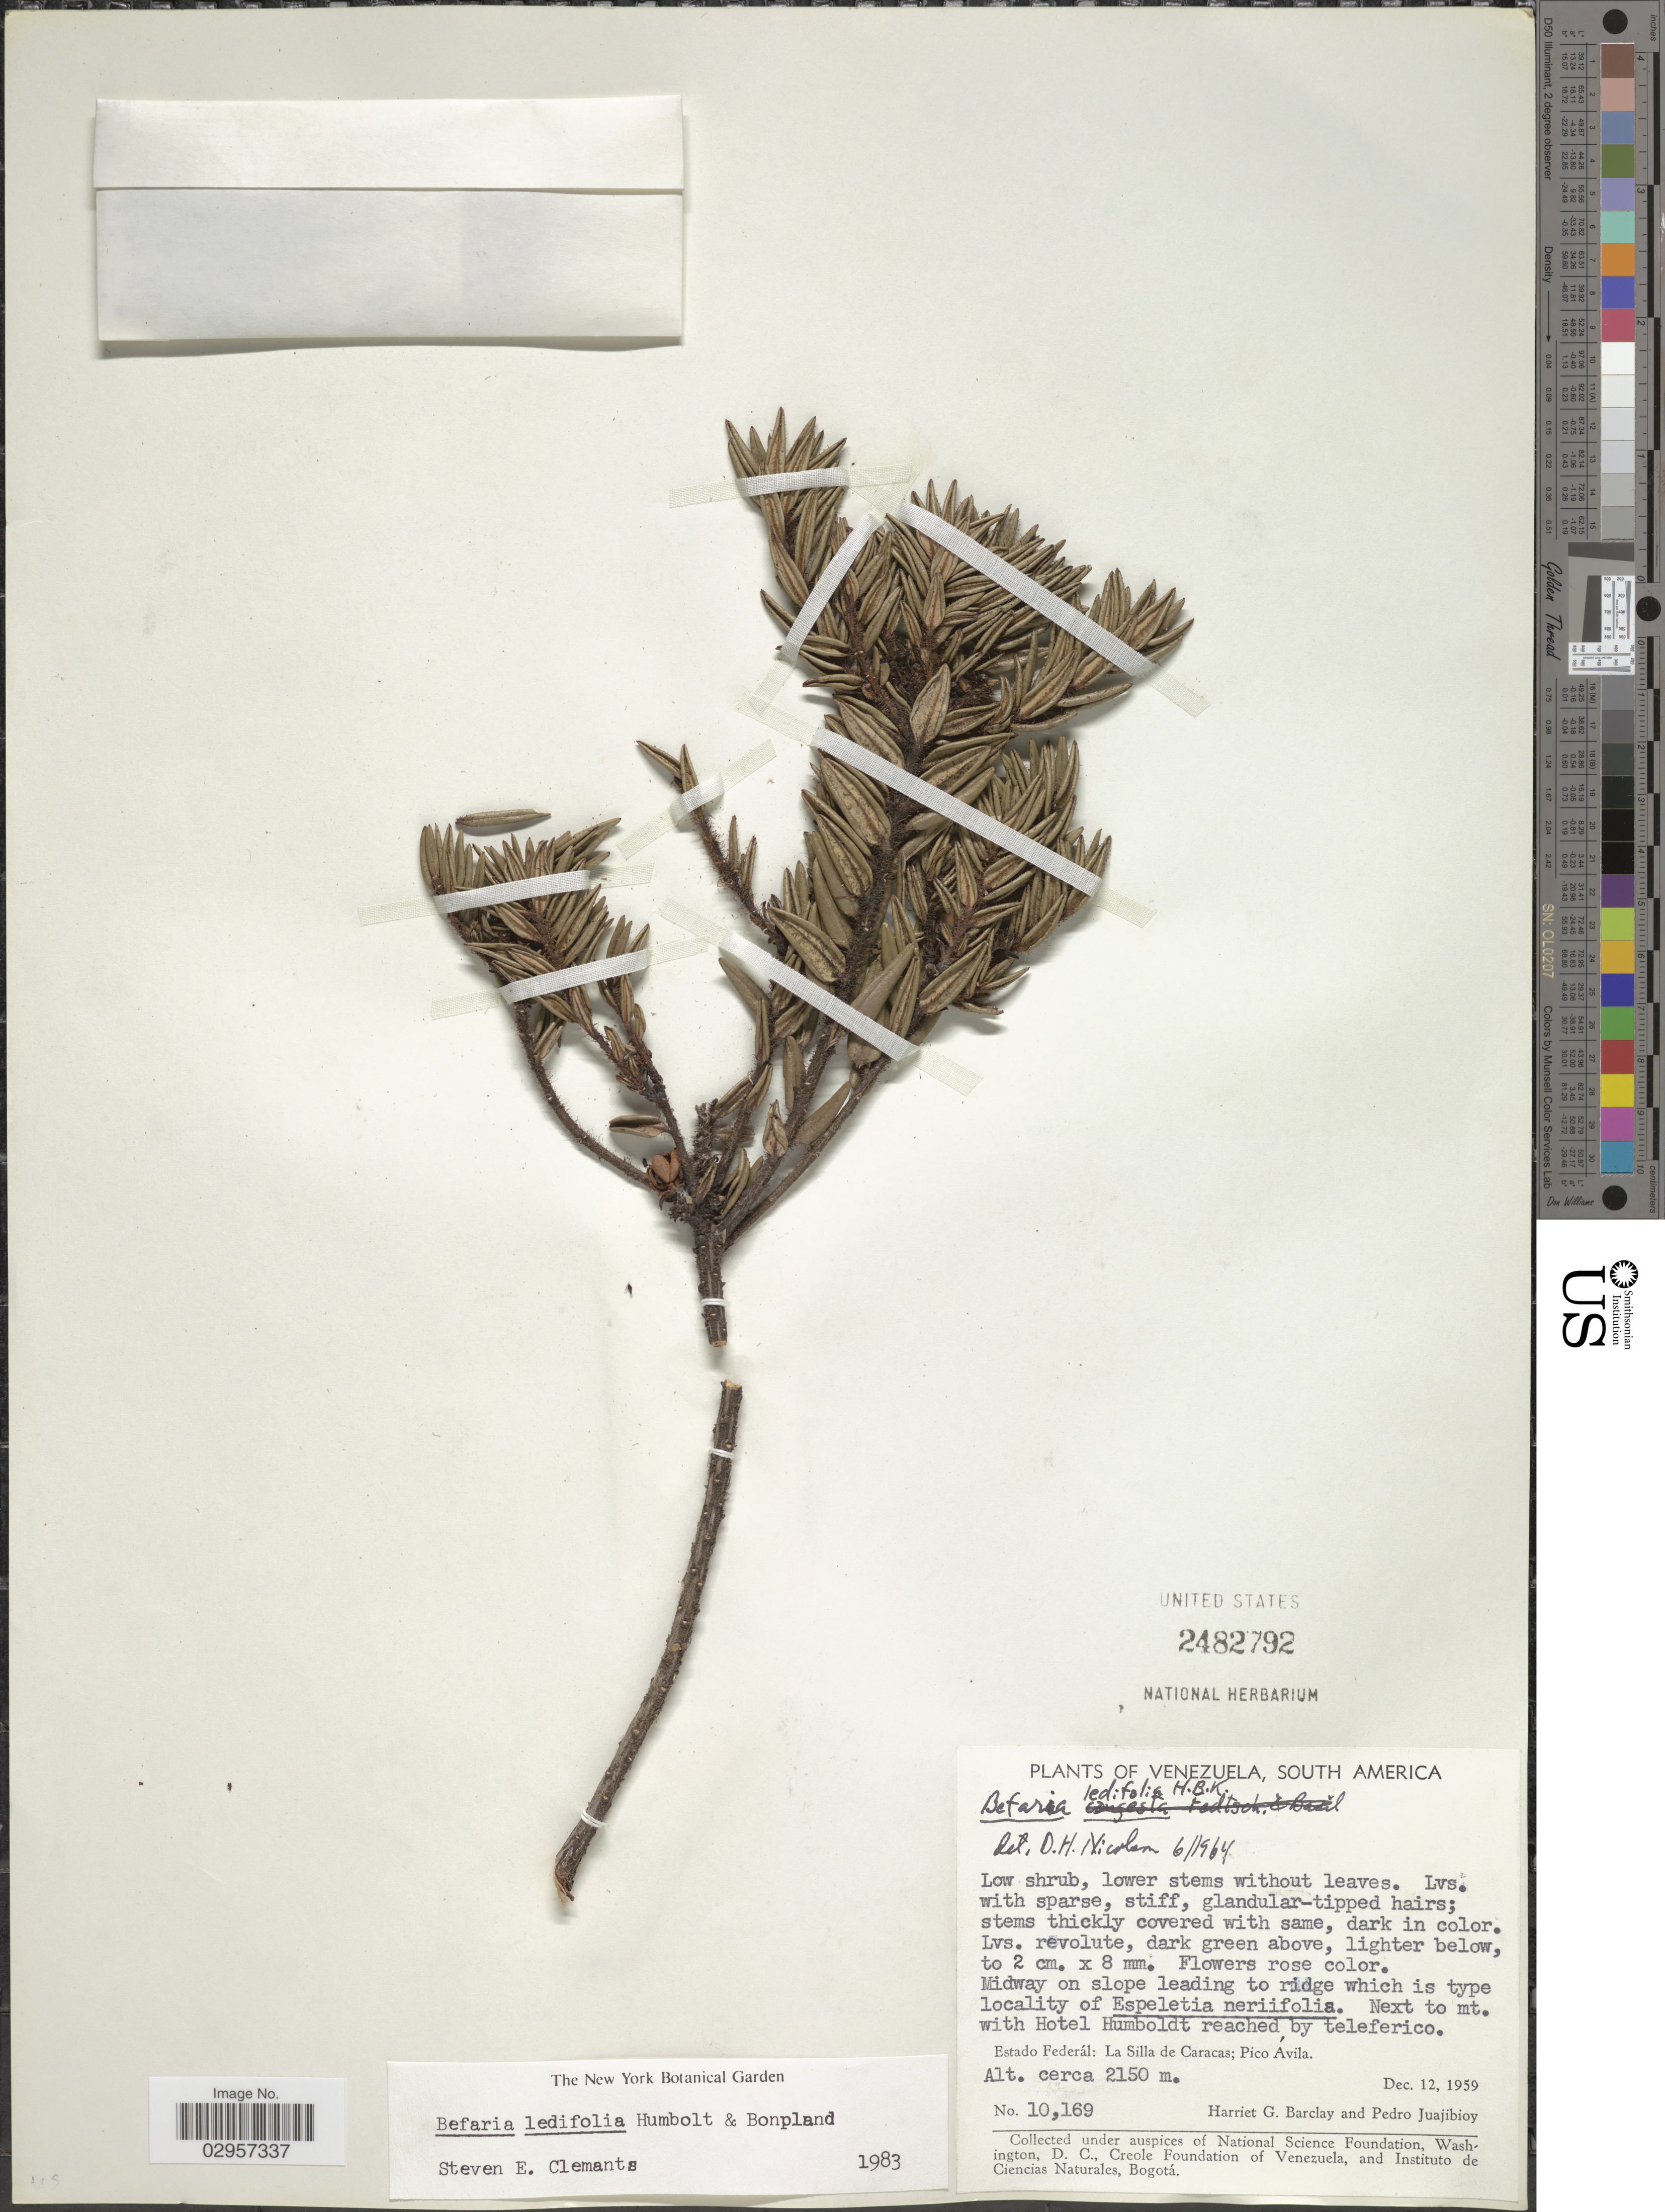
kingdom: Plantae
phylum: Tracheophyta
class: Magnoliopsida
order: Ericales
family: Ericaceae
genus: Befaria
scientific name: Befaria ledifolia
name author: Bonpl.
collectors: H. G. Barclay & P. Juajibioy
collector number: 10169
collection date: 1959-12-12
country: Venezuela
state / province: Distrito Federal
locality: Estado Federál: La Silla de Caracas; Pico Avila, Next to mt. with Hotel Humboldt reached by teleferico.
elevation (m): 2150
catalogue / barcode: US 2482792